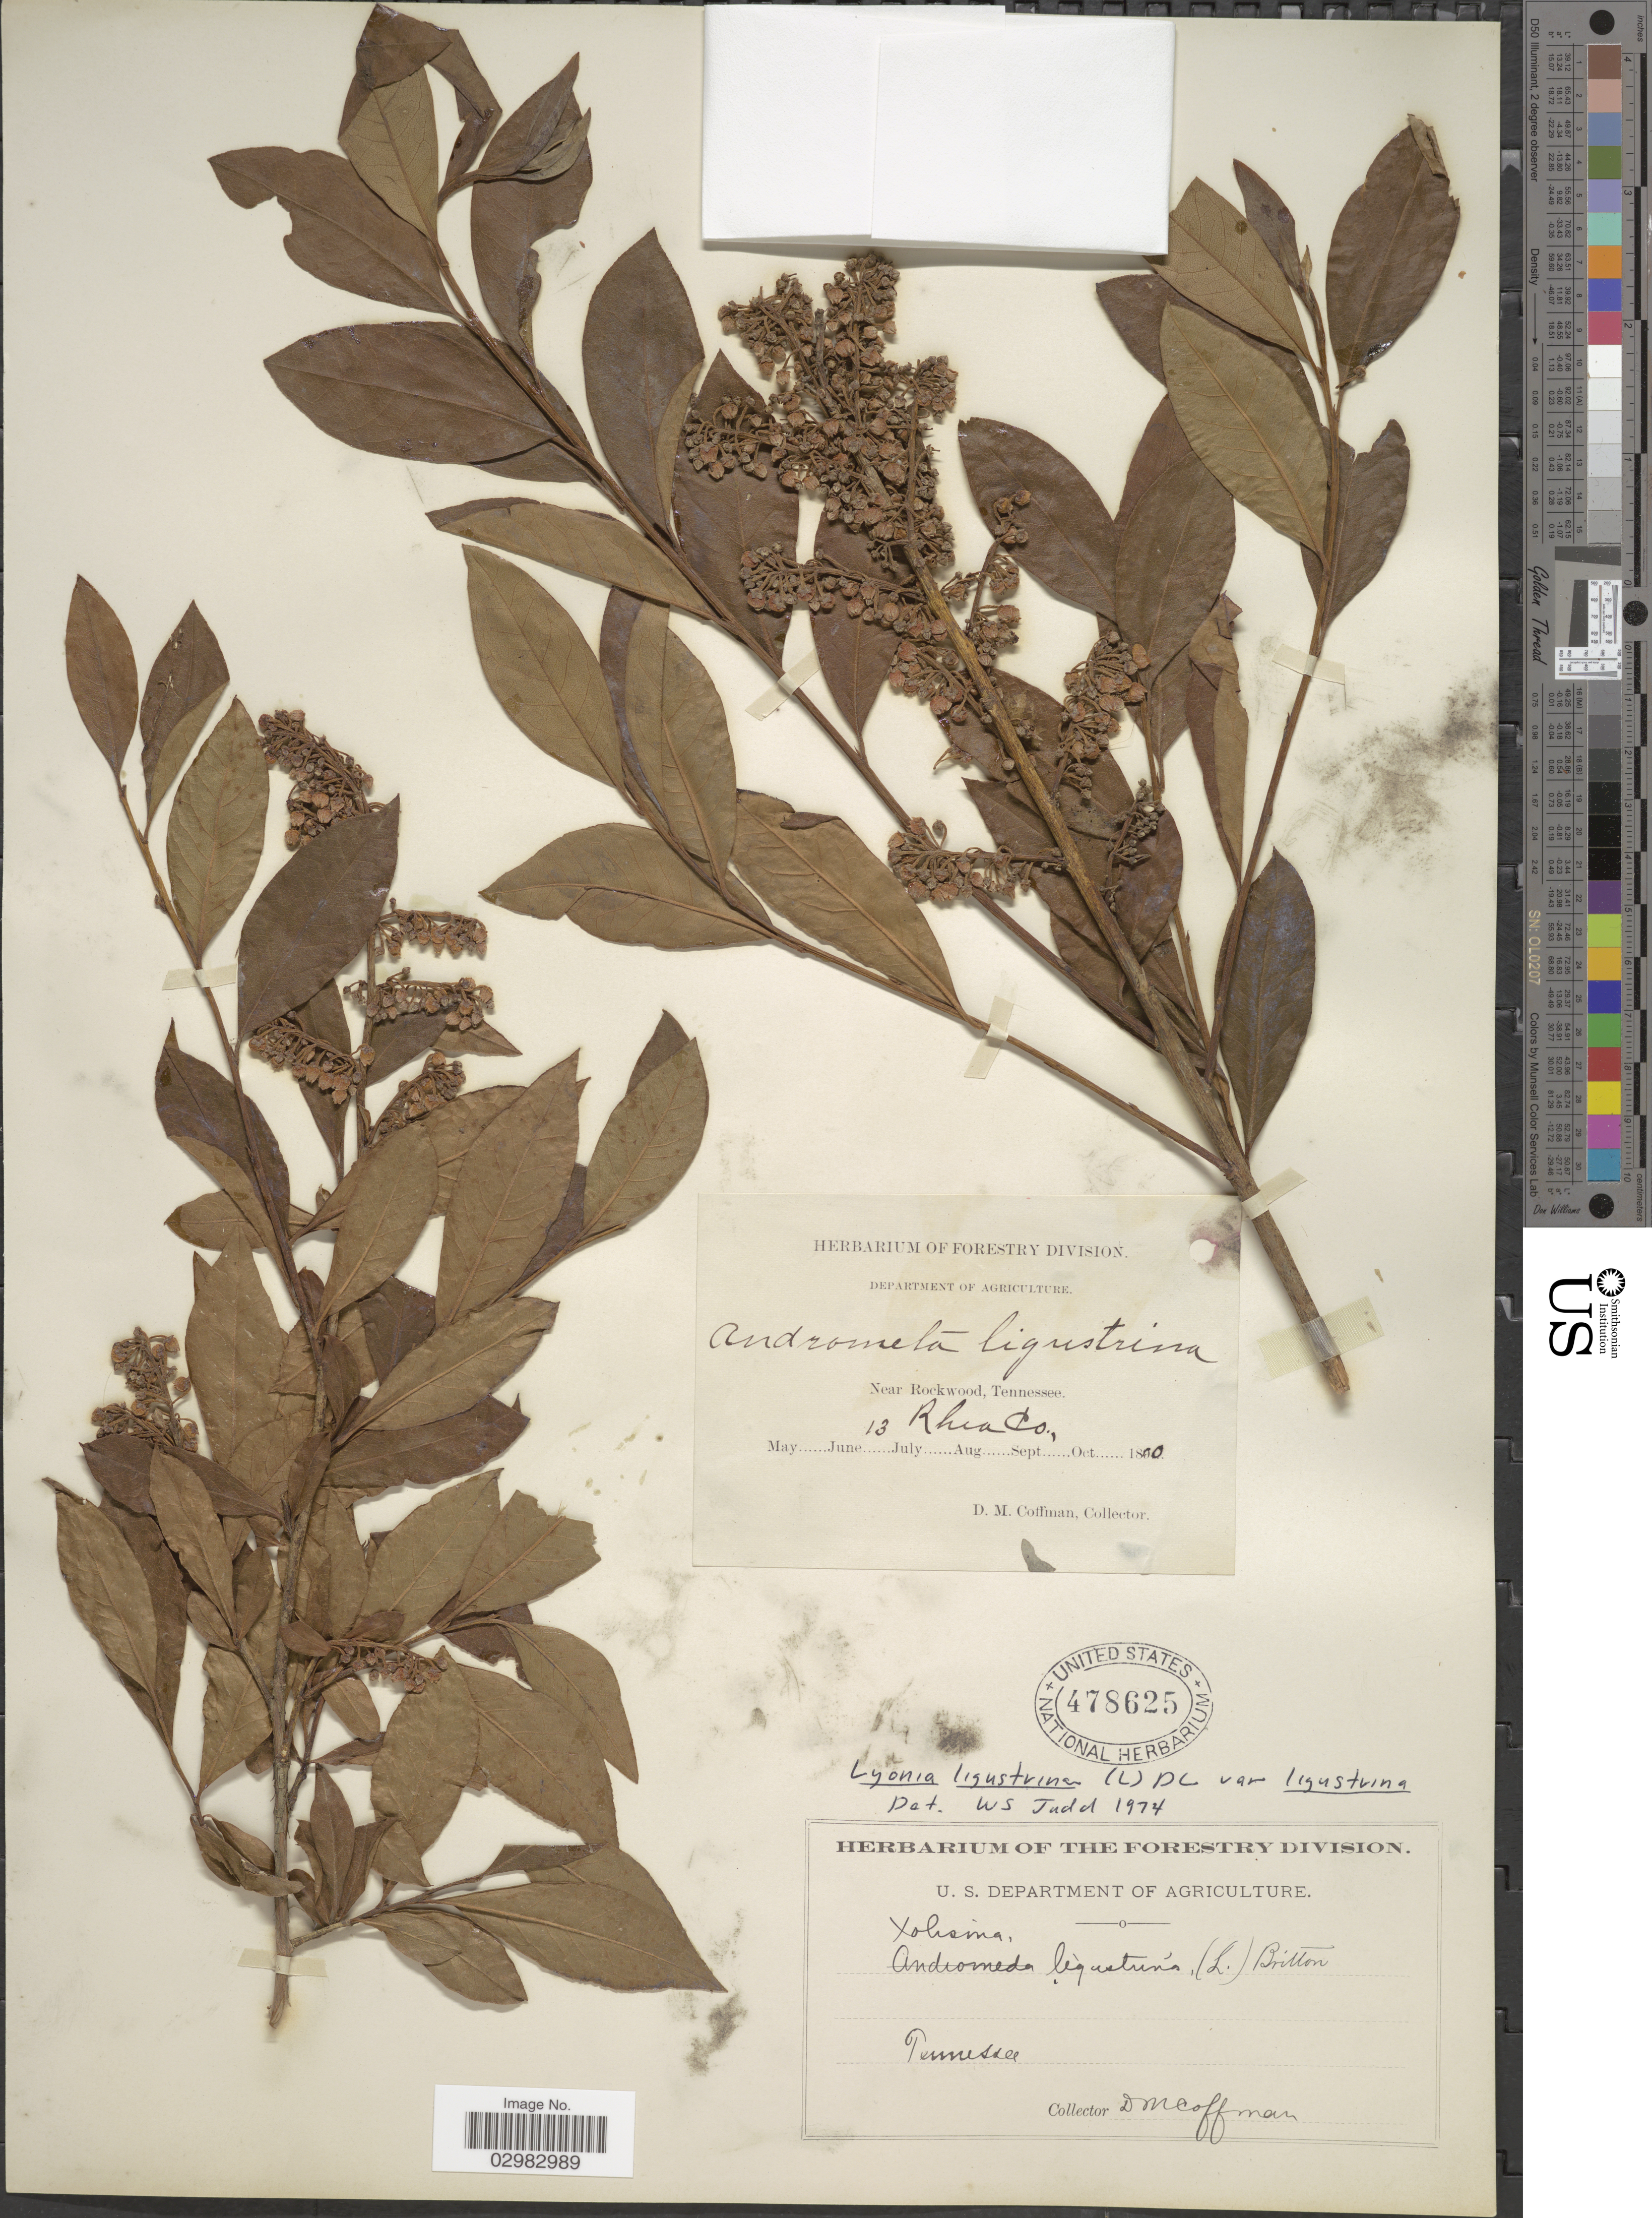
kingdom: Plantae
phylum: Tracheophyta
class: Magnoliopsida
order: Ericales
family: Ericaceae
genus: Lyonia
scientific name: Lyonia ligustrina var. ligustrina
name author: (L.) DC.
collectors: D. M. Coffman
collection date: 1890-06-13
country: United States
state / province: Tennessee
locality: Near Rockwood, Rhea Co.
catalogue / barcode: US 478625